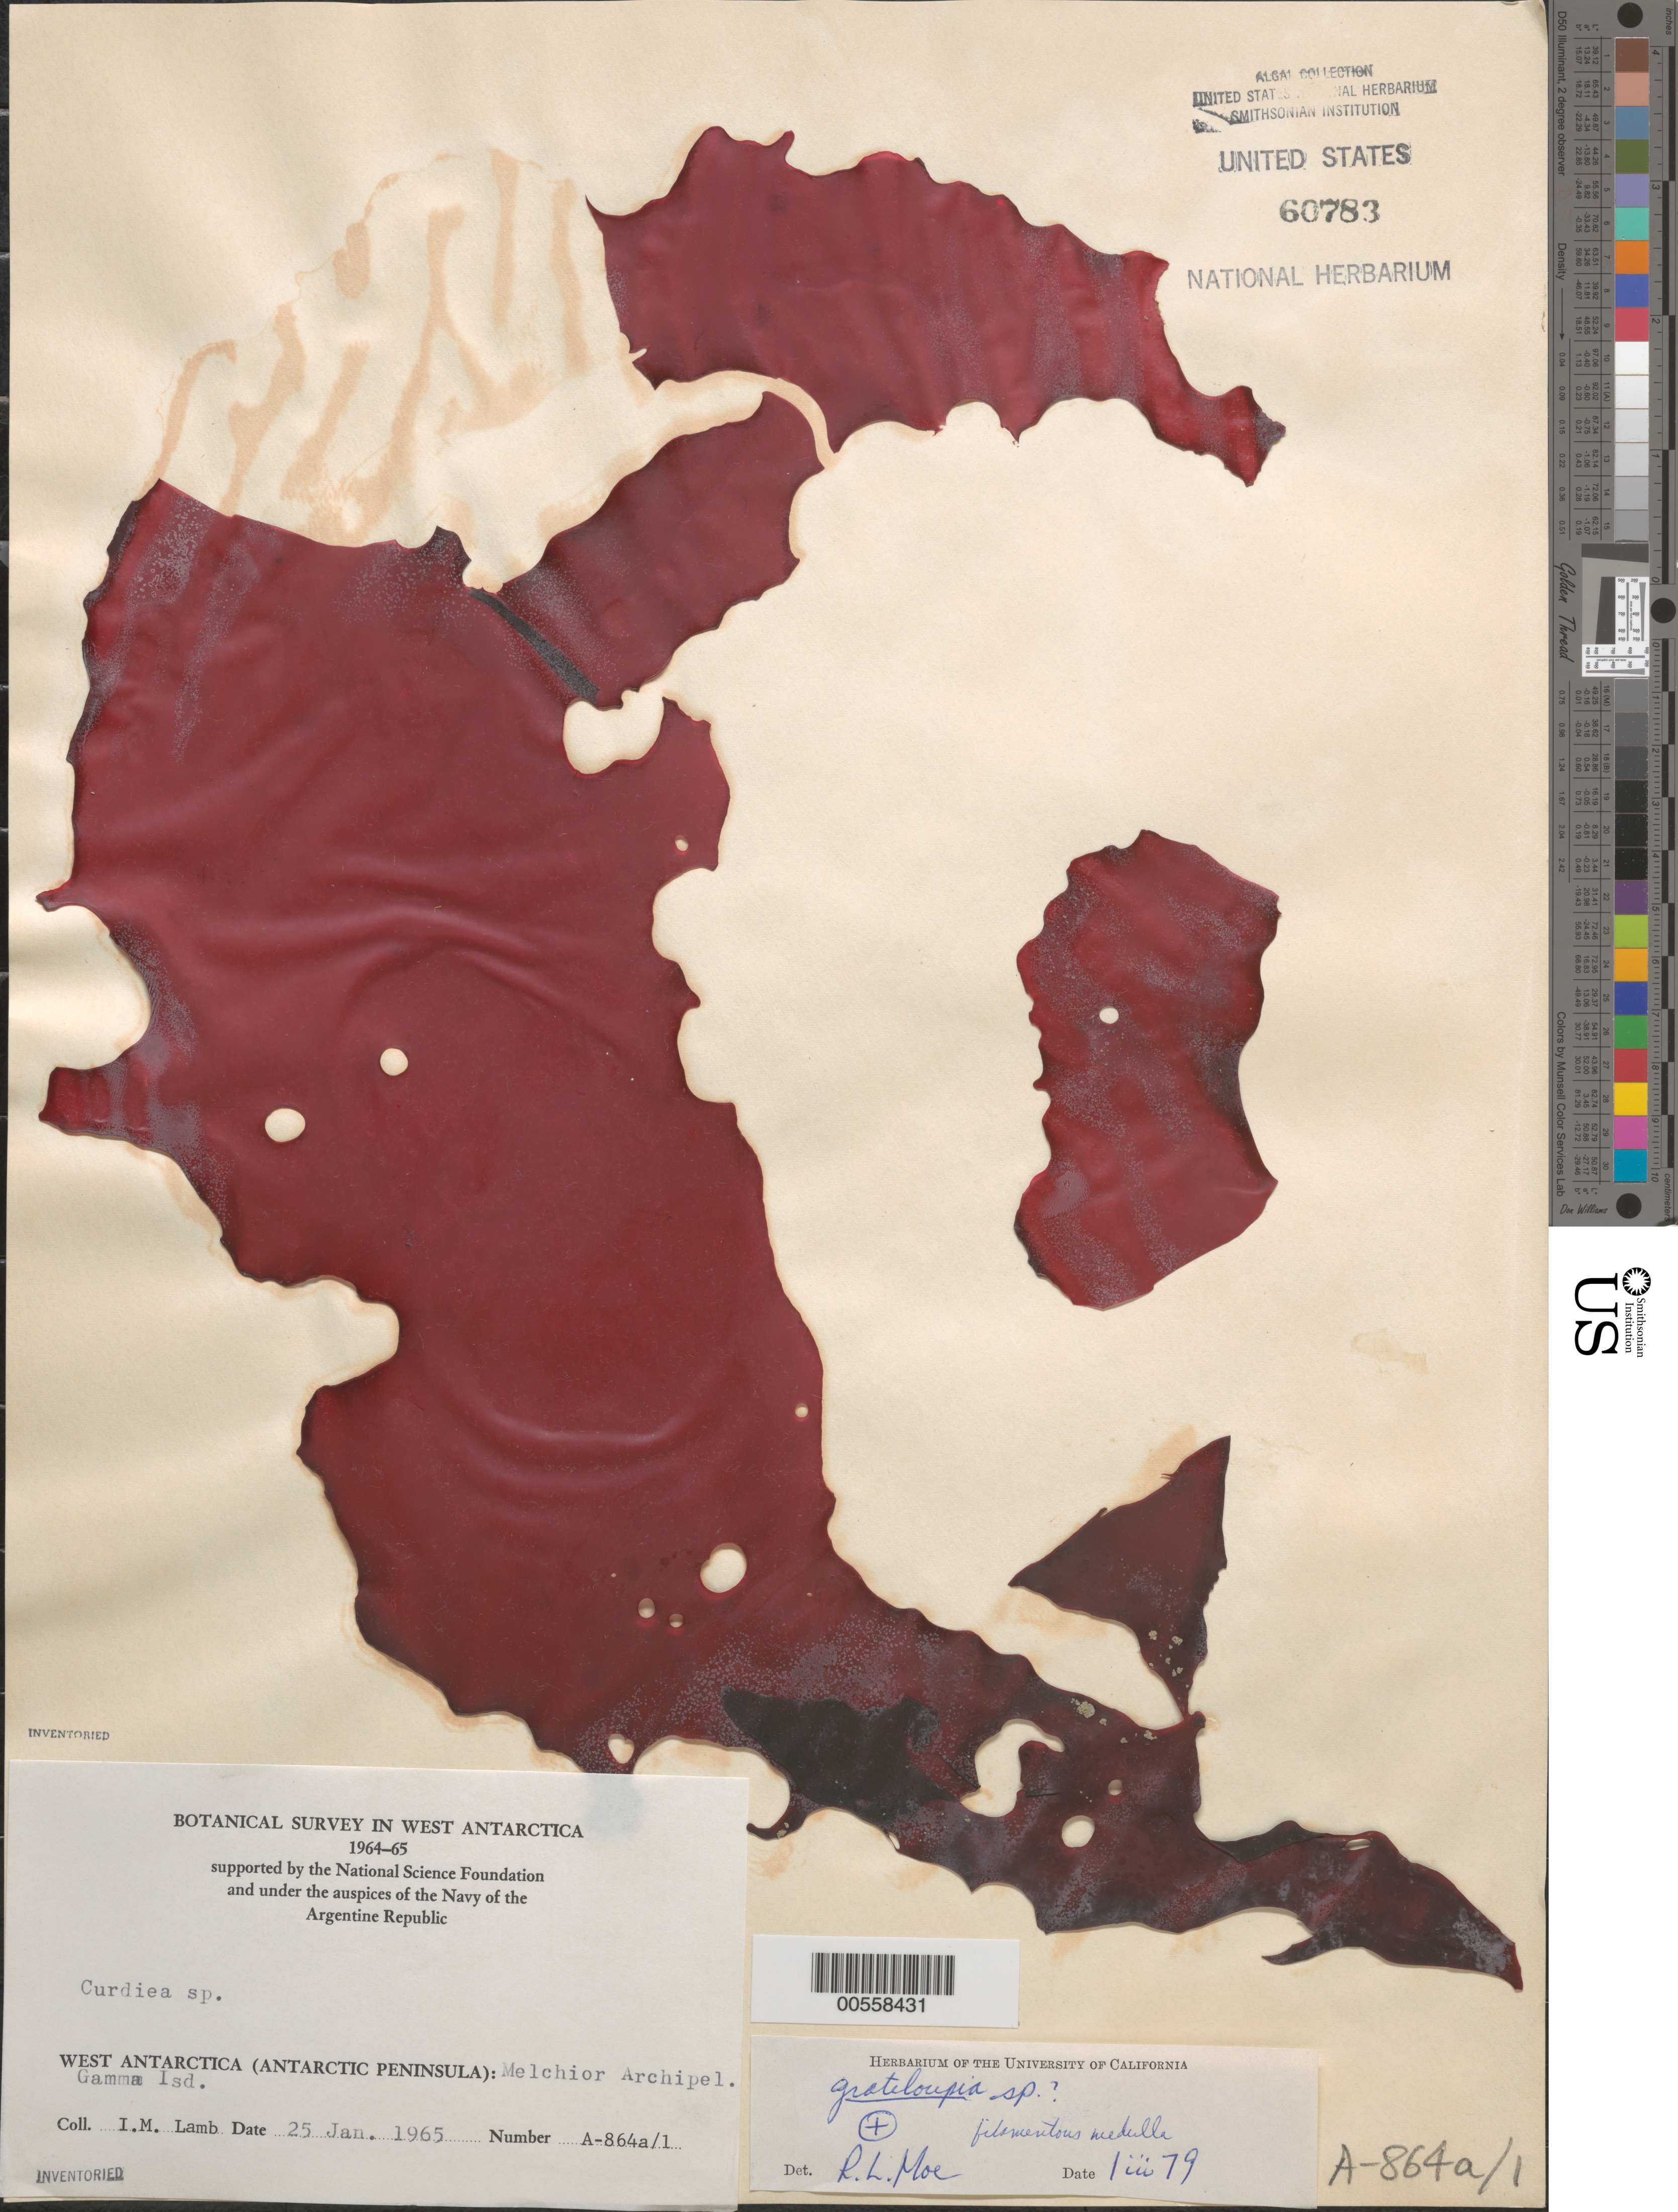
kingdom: Plantae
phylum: Rhodophyta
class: Florideophyceae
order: Halymeniales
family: Halymeniaceae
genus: Grateloupia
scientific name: Grateloupia sp.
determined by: Moe, R. L.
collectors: I. M. Lamb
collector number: A-864a-1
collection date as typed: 25 Jan 1965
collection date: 1965-01-25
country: Antarctica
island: Gamma Island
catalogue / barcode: US 60783